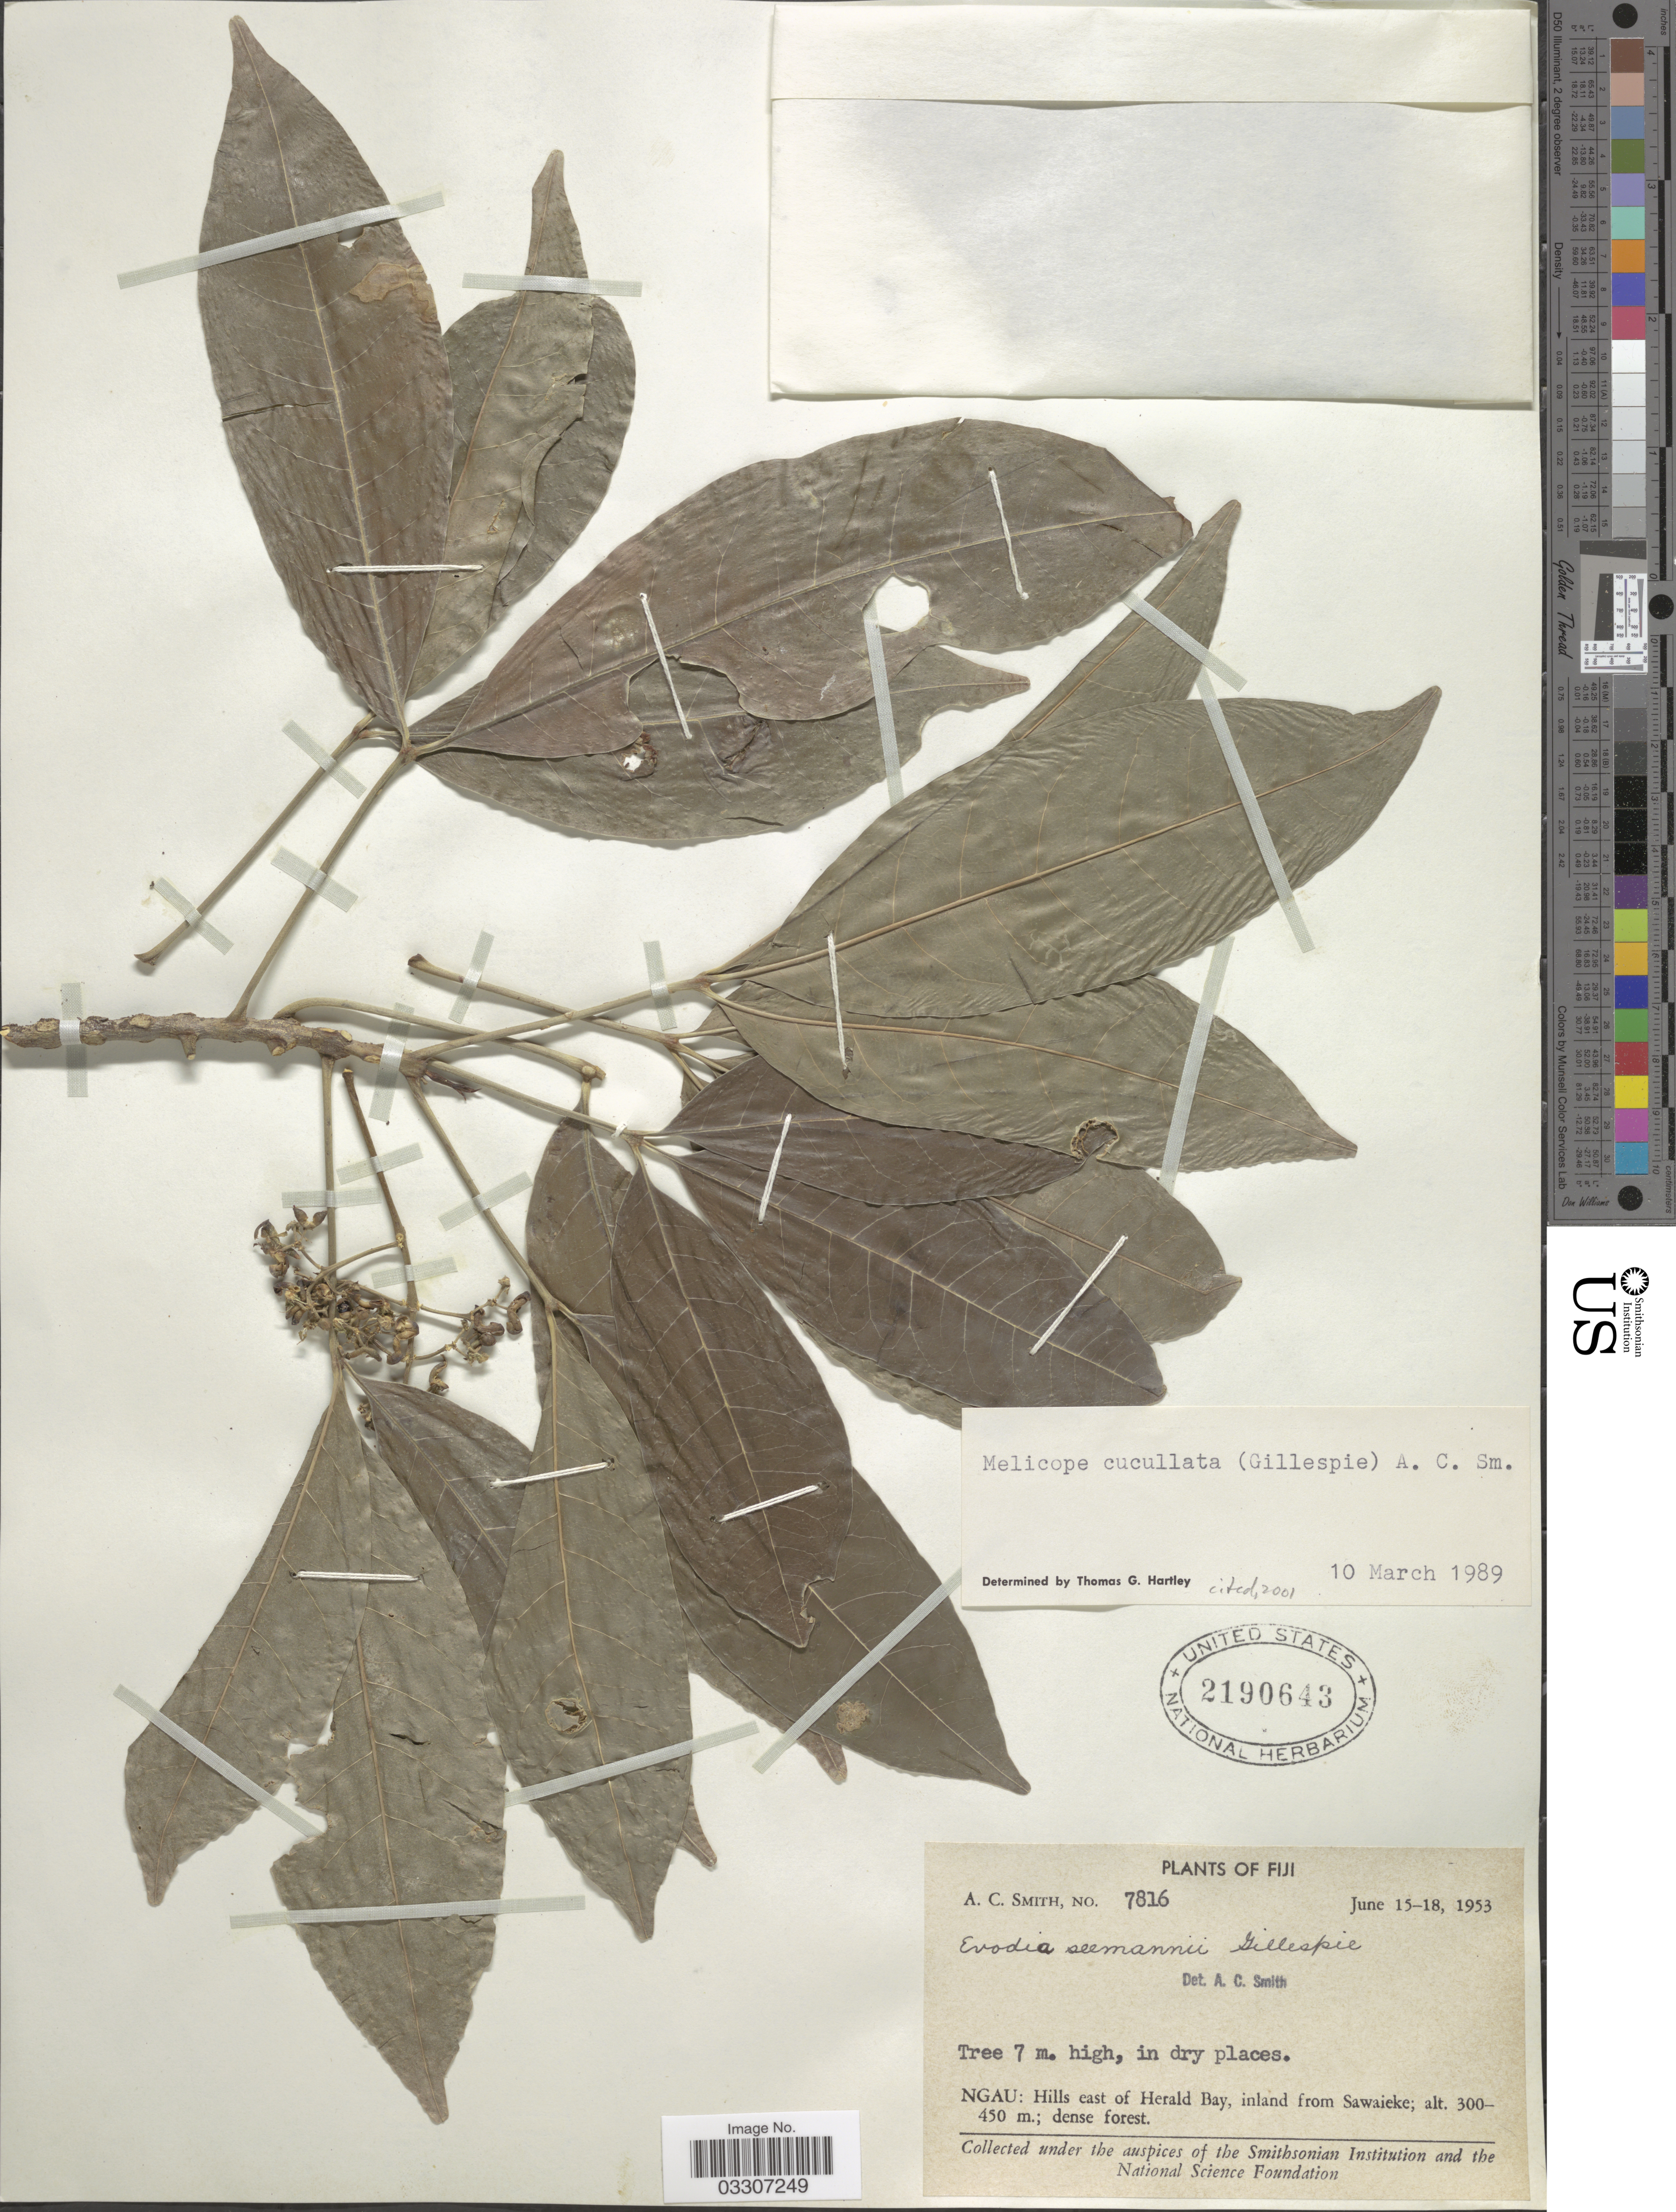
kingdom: Plantae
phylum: Tracheophyta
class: Magnoliopsida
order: Sapindales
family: Rutaceae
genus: Melicope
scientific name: Melicope cucullata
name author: (Gillespie) A.C. Sm.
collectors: A. C. Smith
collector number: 7816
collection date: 1953-06-15/1953-06-18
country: Fiji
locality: Ngau: Hills east of Herald Bay, inland from Sawaieke.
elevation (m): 300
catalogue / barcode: US 2190643